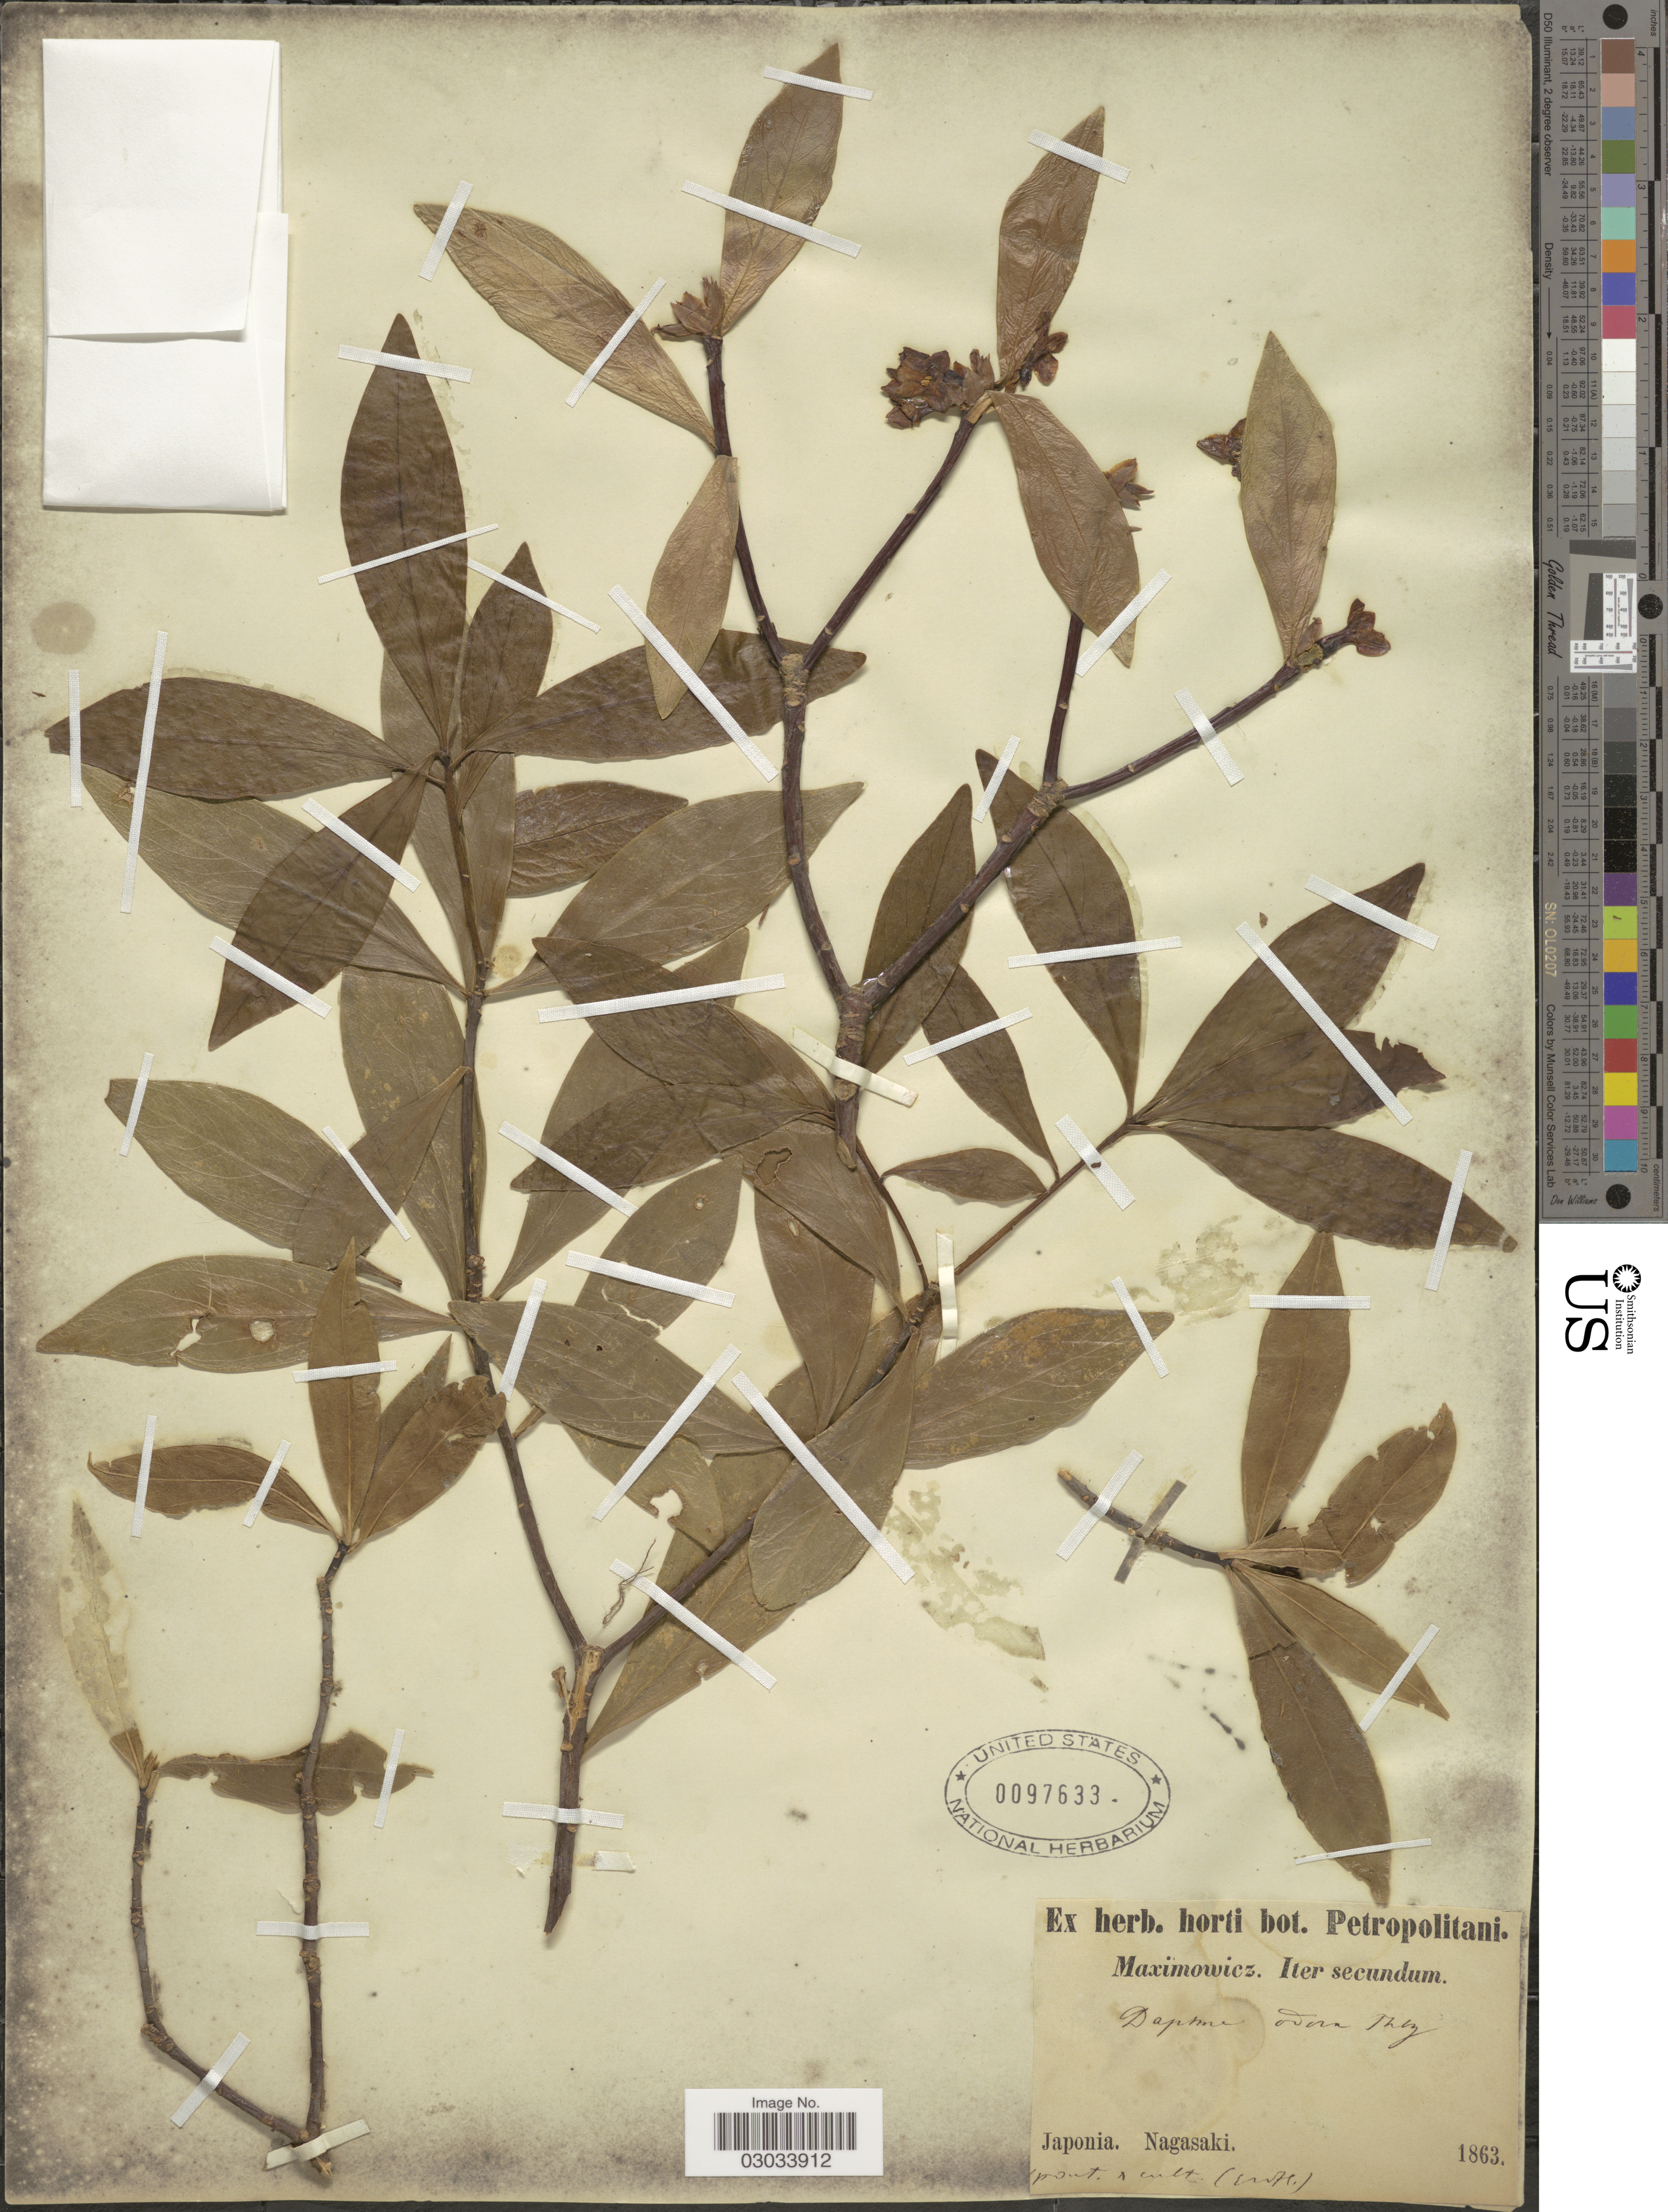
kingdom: Plantae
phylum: Tracheophyta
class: Magnoliopsida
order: Malvales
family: Thymelaeaceae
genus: Daphne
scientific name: Daphne odora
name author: Thunb.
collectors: Maximowicz, --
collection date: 1863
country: Japan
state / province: Nagasaki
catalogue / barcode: US 97633